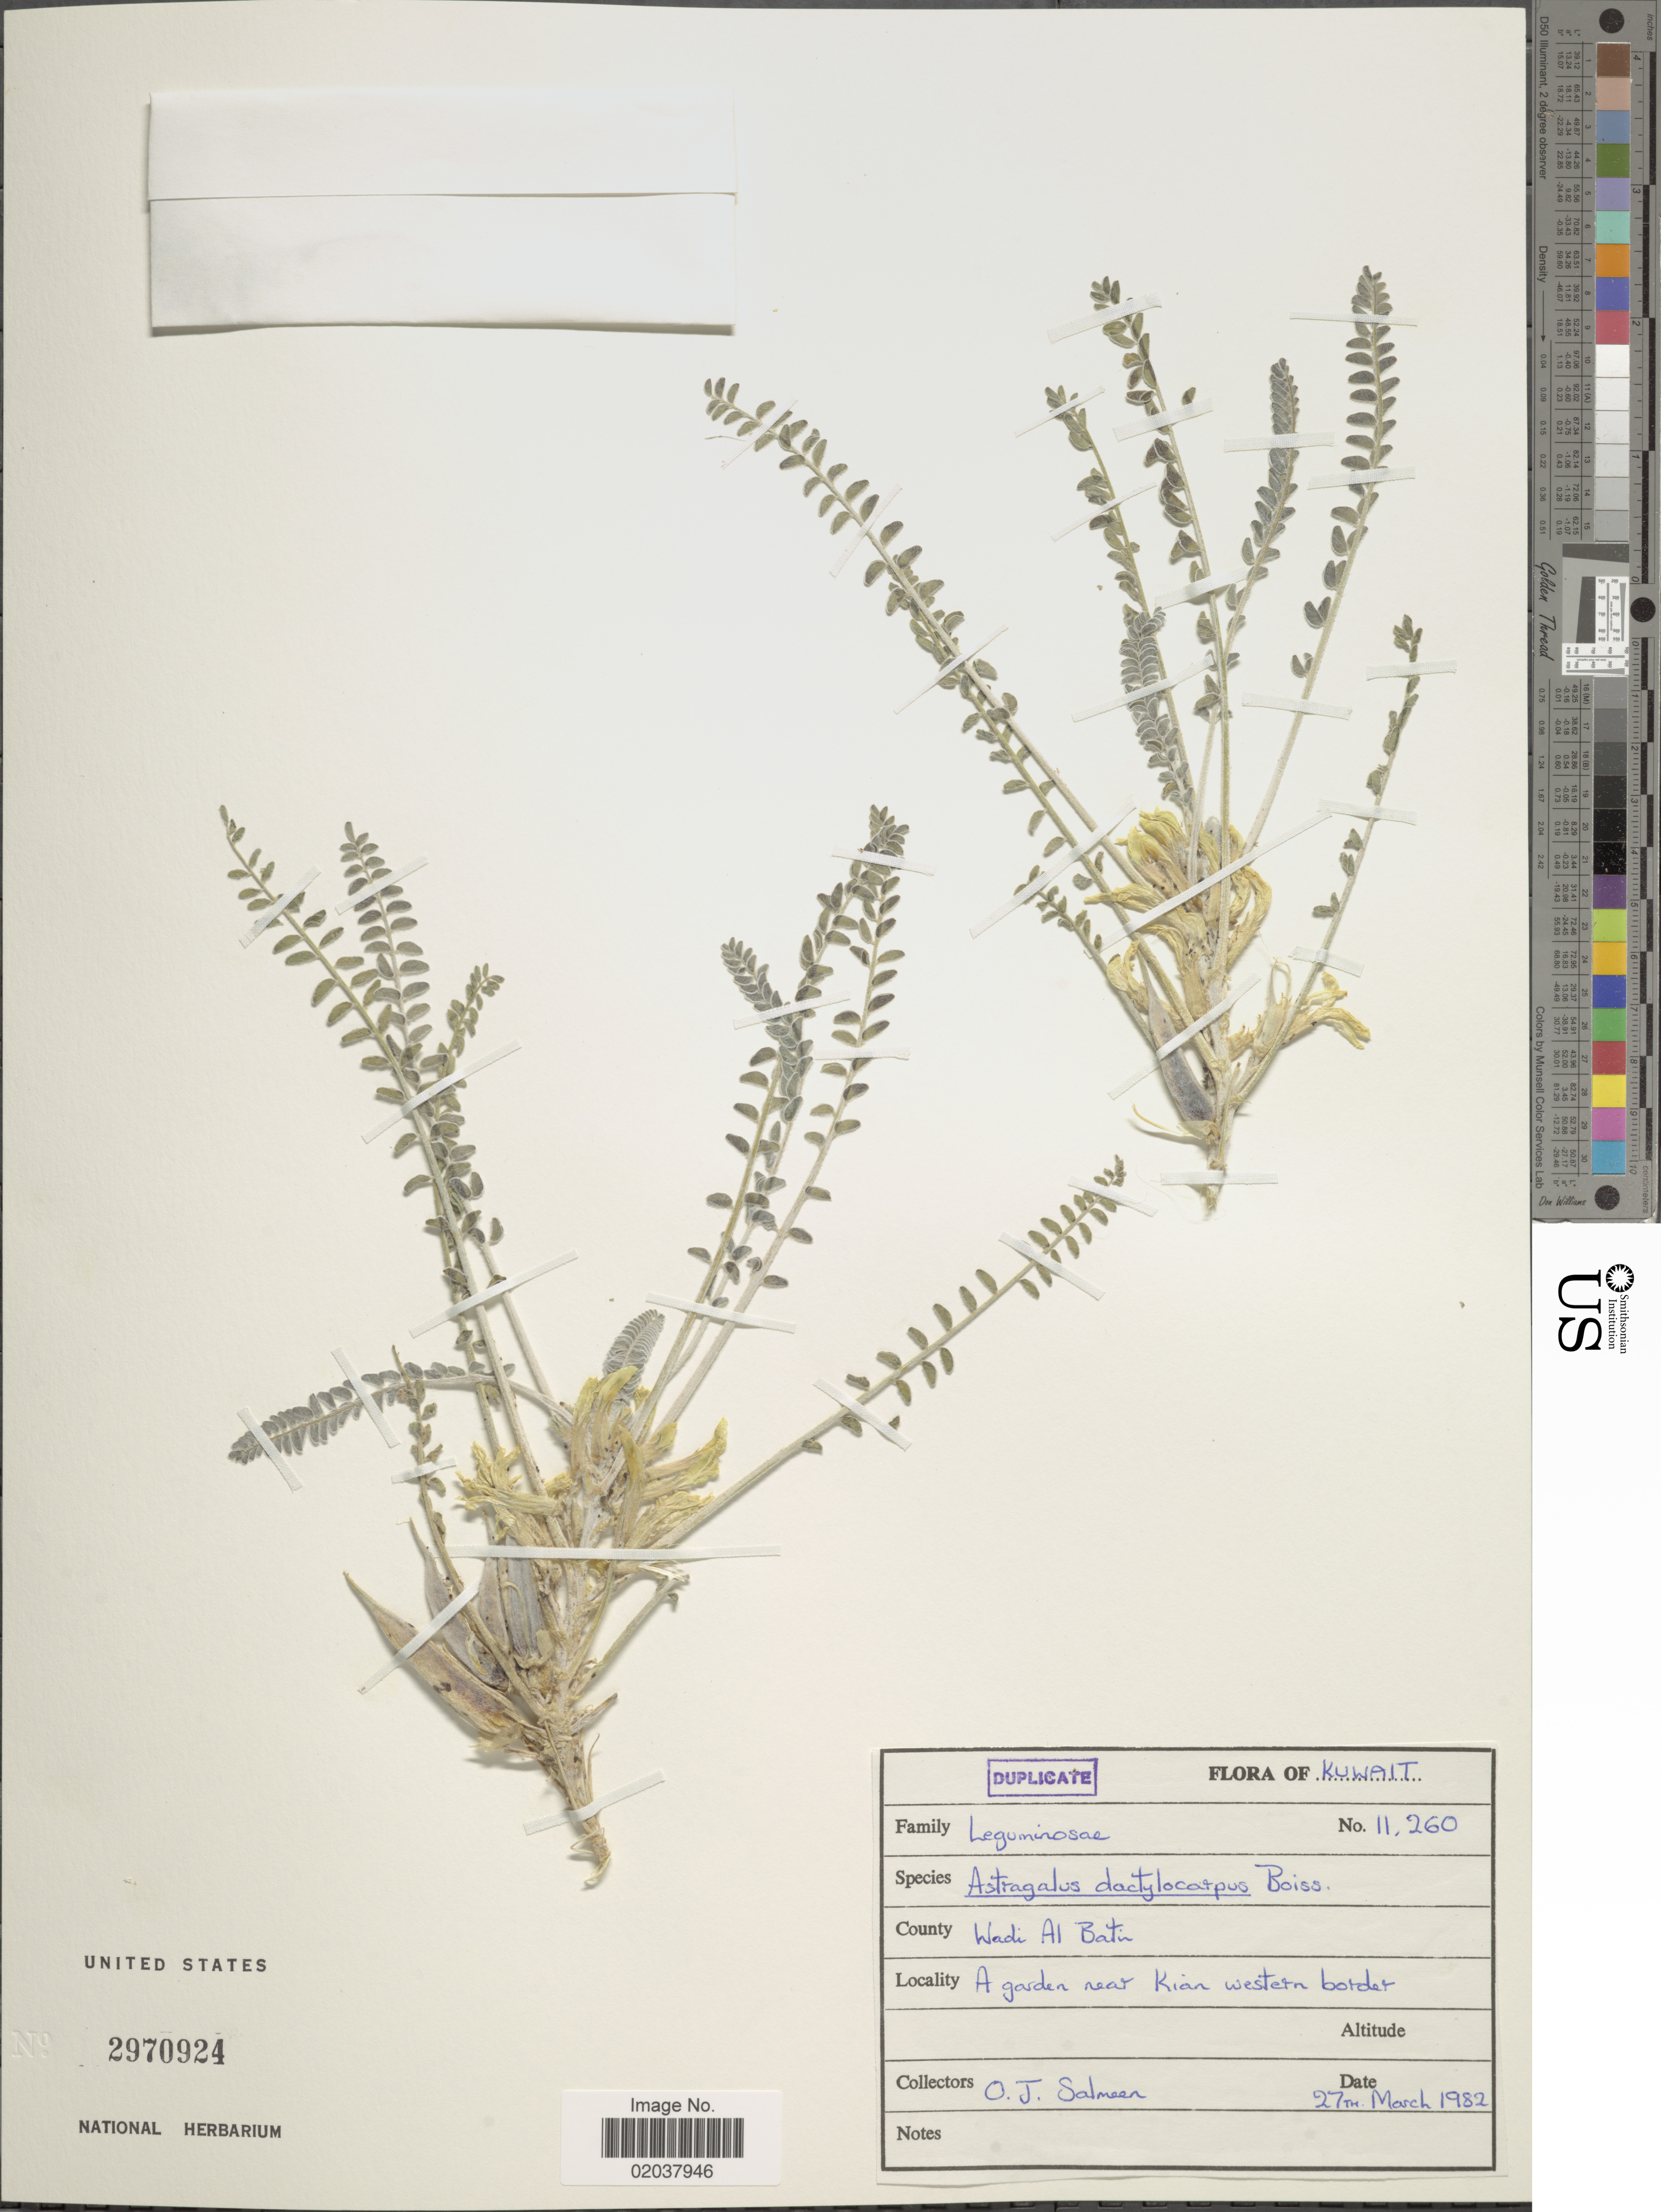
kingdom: Plantae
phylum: Tracheophyta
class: Magnoliopsida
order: Fabales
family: Fabaceae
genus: Astragalus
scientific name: Astragalus dactylocarpus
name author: Boiss.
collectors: O. Salmeen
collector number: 11260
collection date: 1982-03-27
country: Kuwait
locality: County Wadi Al Batir. A garden near Kian western border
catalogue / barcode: US 2970924